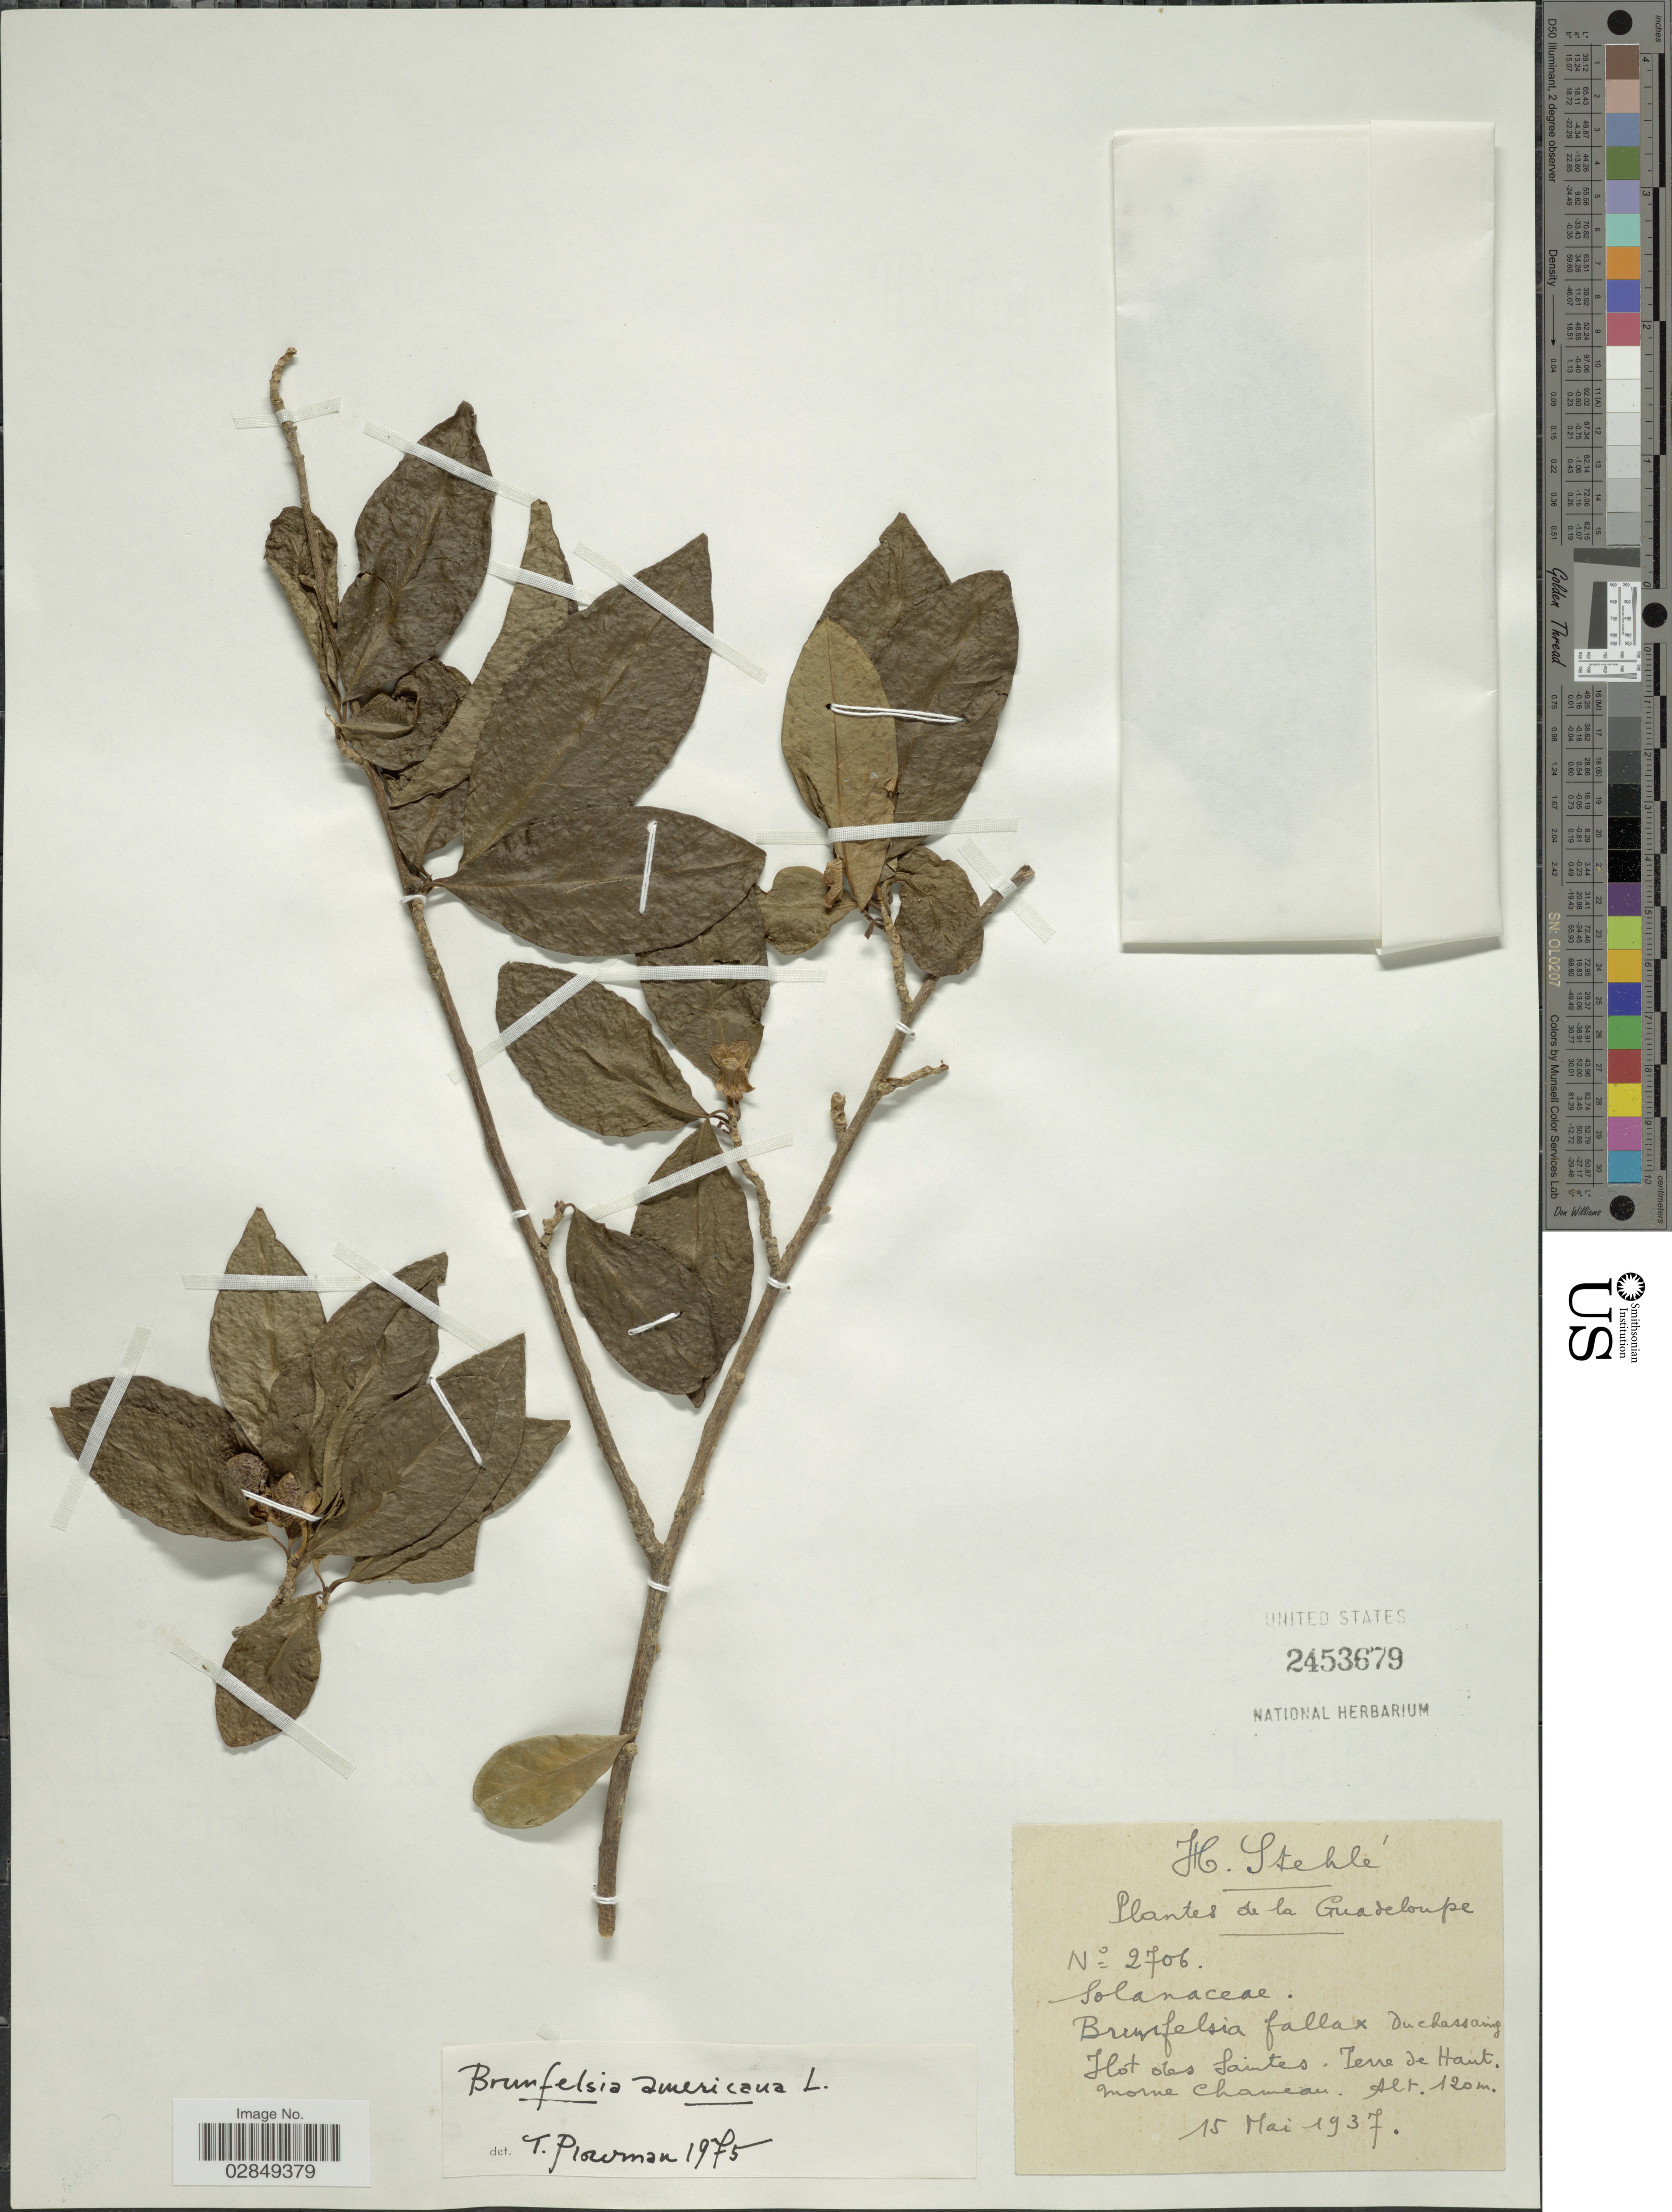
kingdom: Plantae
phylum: Tracheophyta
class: Magnoliopsida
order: Solanales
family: Solanaceae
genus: Brunfelsia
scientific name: Brunfelsia americana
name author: L.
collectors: H. Stehlé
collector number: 2706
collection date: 1937-05-15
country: Guadeloupe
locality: Hot des Santes, Tere de Haut morne Chameau.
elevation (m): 120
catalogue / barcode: US 2453679